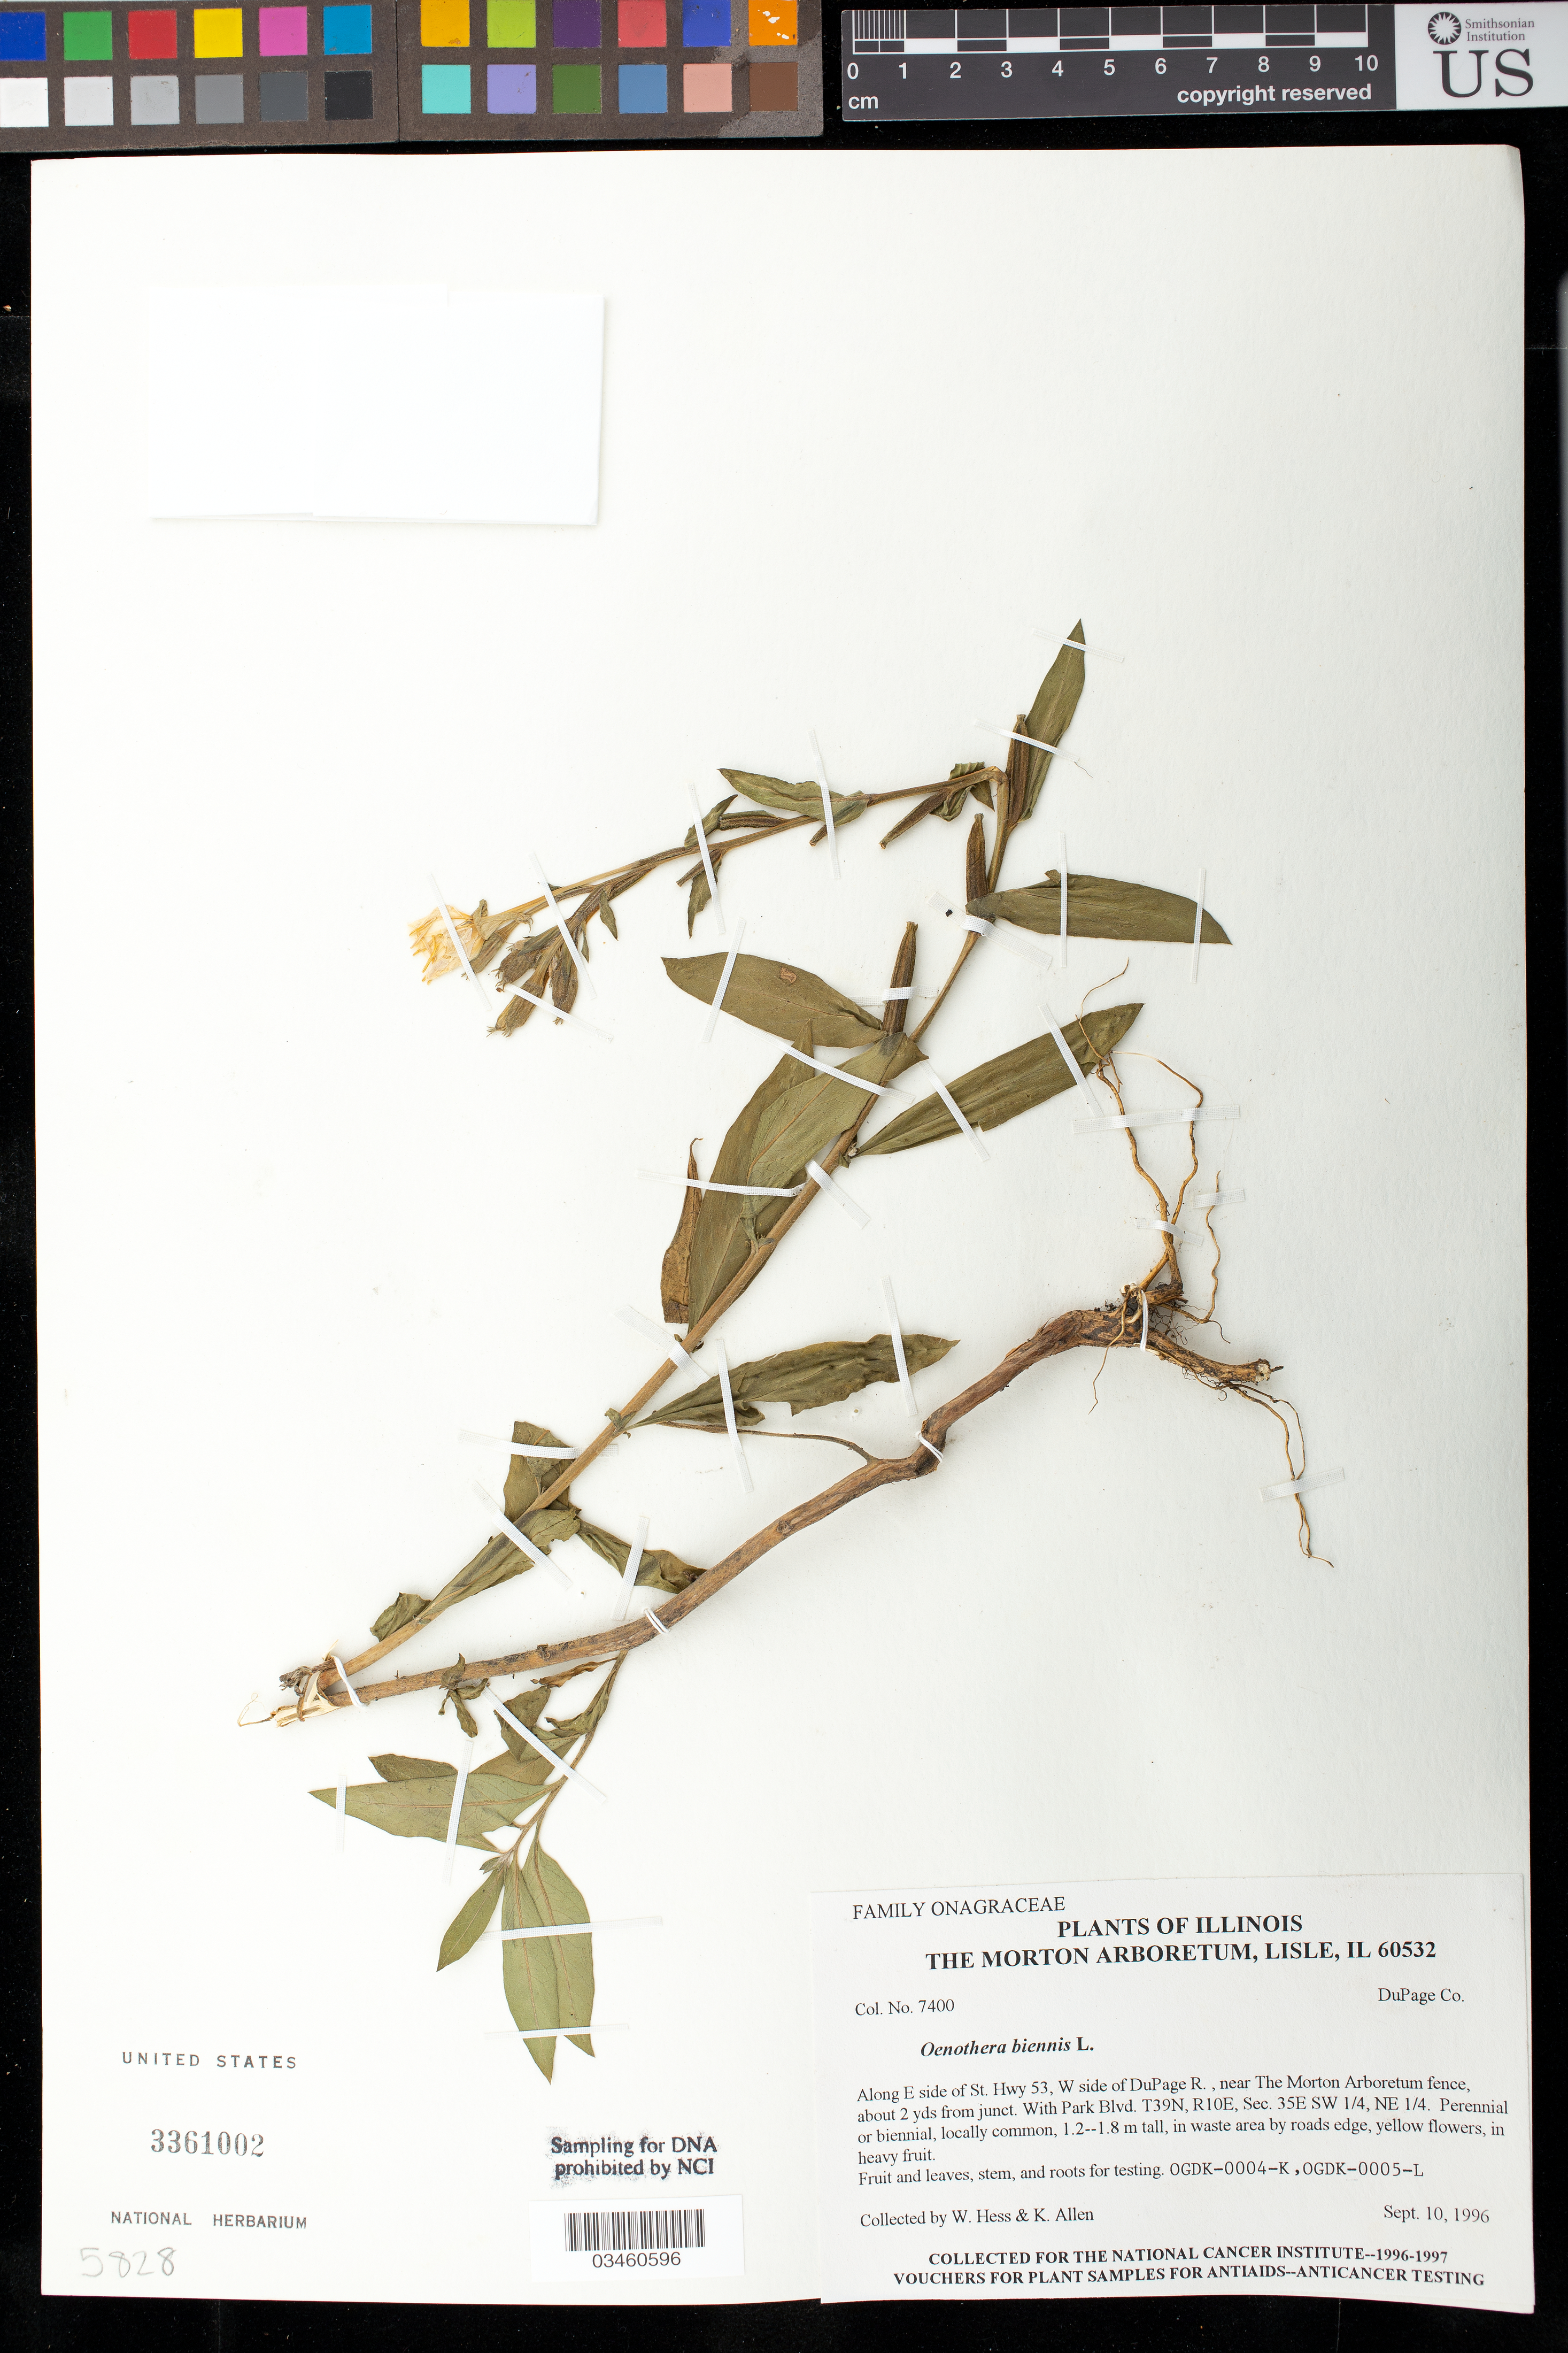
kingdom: Plantae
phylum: Tracheophyta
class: Magnoliopsida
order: Myrtales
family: Onagraceae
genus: Oenothera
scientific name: Oenothera biennis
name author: L.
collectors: W. Hess & K. Allen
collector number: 7400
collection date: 1996-09-10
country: United States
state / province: Illinois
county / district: DuPage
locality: Along E side of St. Hwy 53, W side of DuPage R., near the Morton Arboretum fence, about 2 yds from junct. With Park Blvd. T39N, R10E, Sec. 35 SW 1/4, NE 1/4.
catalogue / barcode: US 3361002